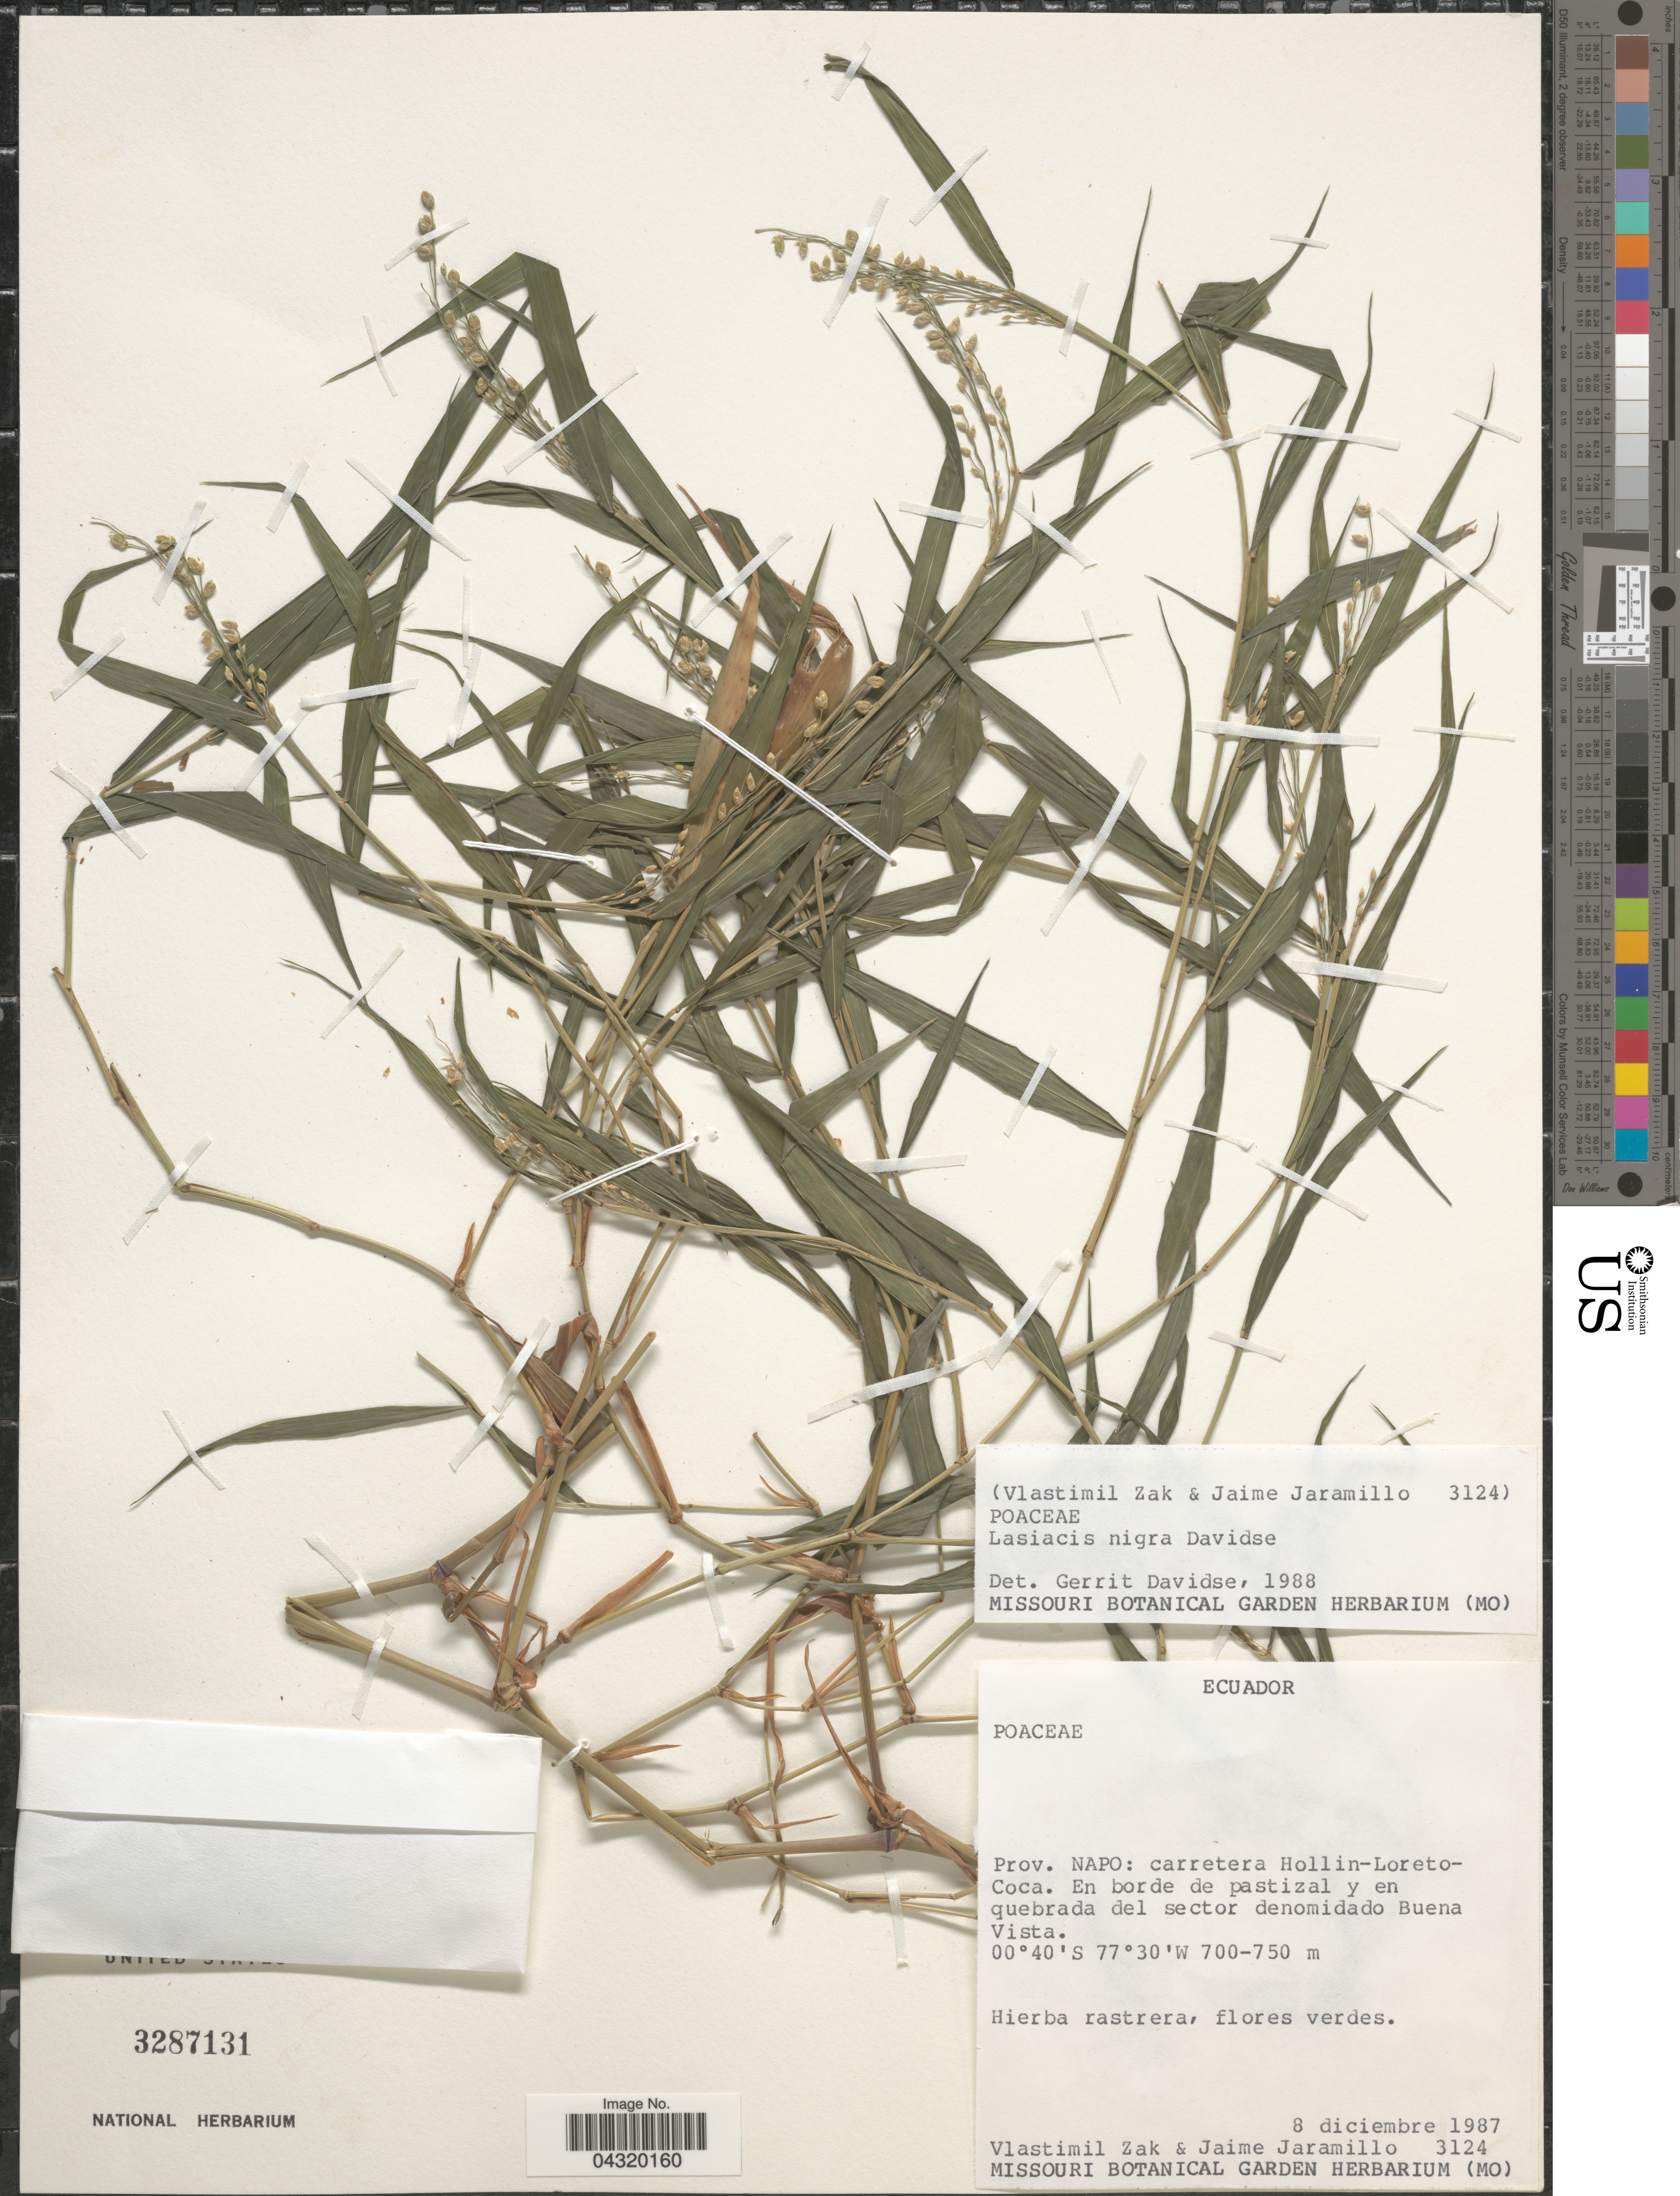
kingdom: Plantae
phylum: Tracheophyta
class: Liliopsida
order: Poales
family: Poaceae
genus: Lasiacis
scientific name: Lasiacis nigra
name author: Davidse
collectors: V. Zak & J. Jaramillo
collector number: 3124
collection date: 1987-12-08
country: Ecuador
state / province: Napo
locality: Carretera Hollin-Loreto-Coca. En borde de pastizal y en quebrada del sector denomidado Buena Vista.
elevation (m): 700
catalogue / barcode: US 3287131